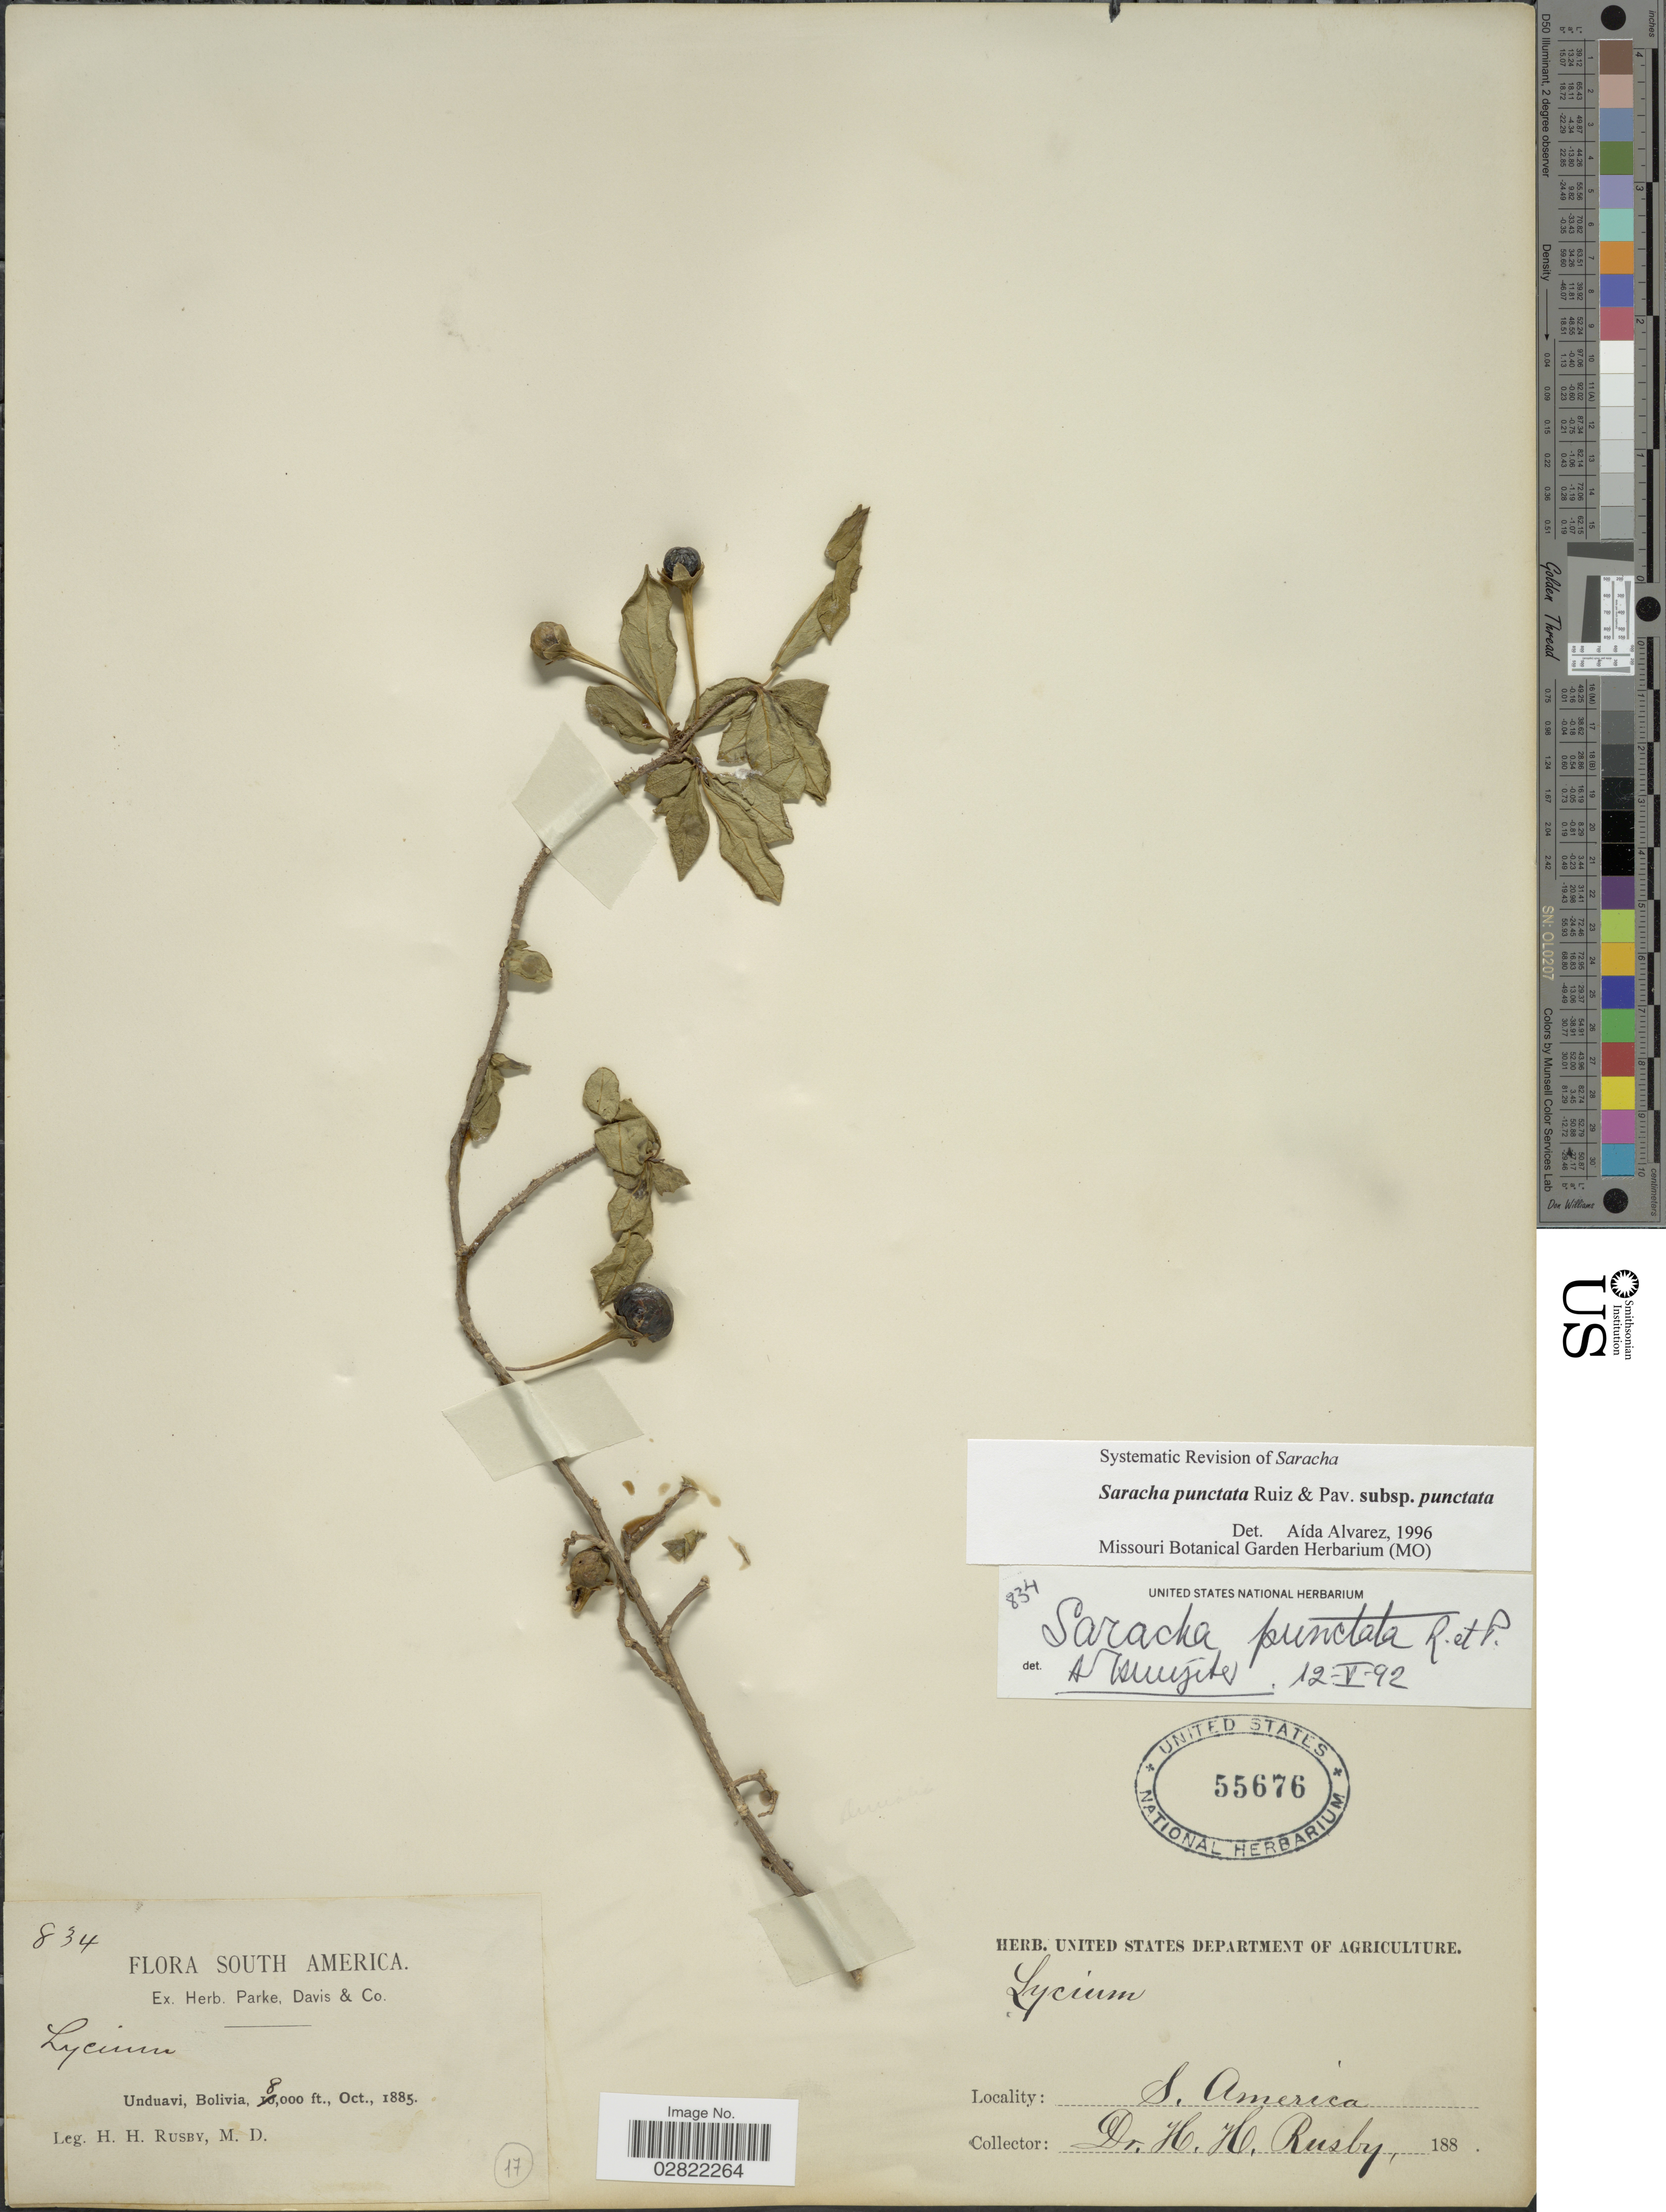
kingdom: Plantae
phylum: Tracheophyta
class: Magnoliopsida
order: Solanales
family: Solanaceae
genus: Saracha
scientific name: Saracha punctata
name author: Ruiz & Pav.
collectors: H. H. Rusby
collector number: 834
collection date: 1885-10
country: Bolivia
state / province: La Paz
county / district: Nor Yungas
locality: Unduavi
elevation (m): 2438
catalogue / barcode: US 55676